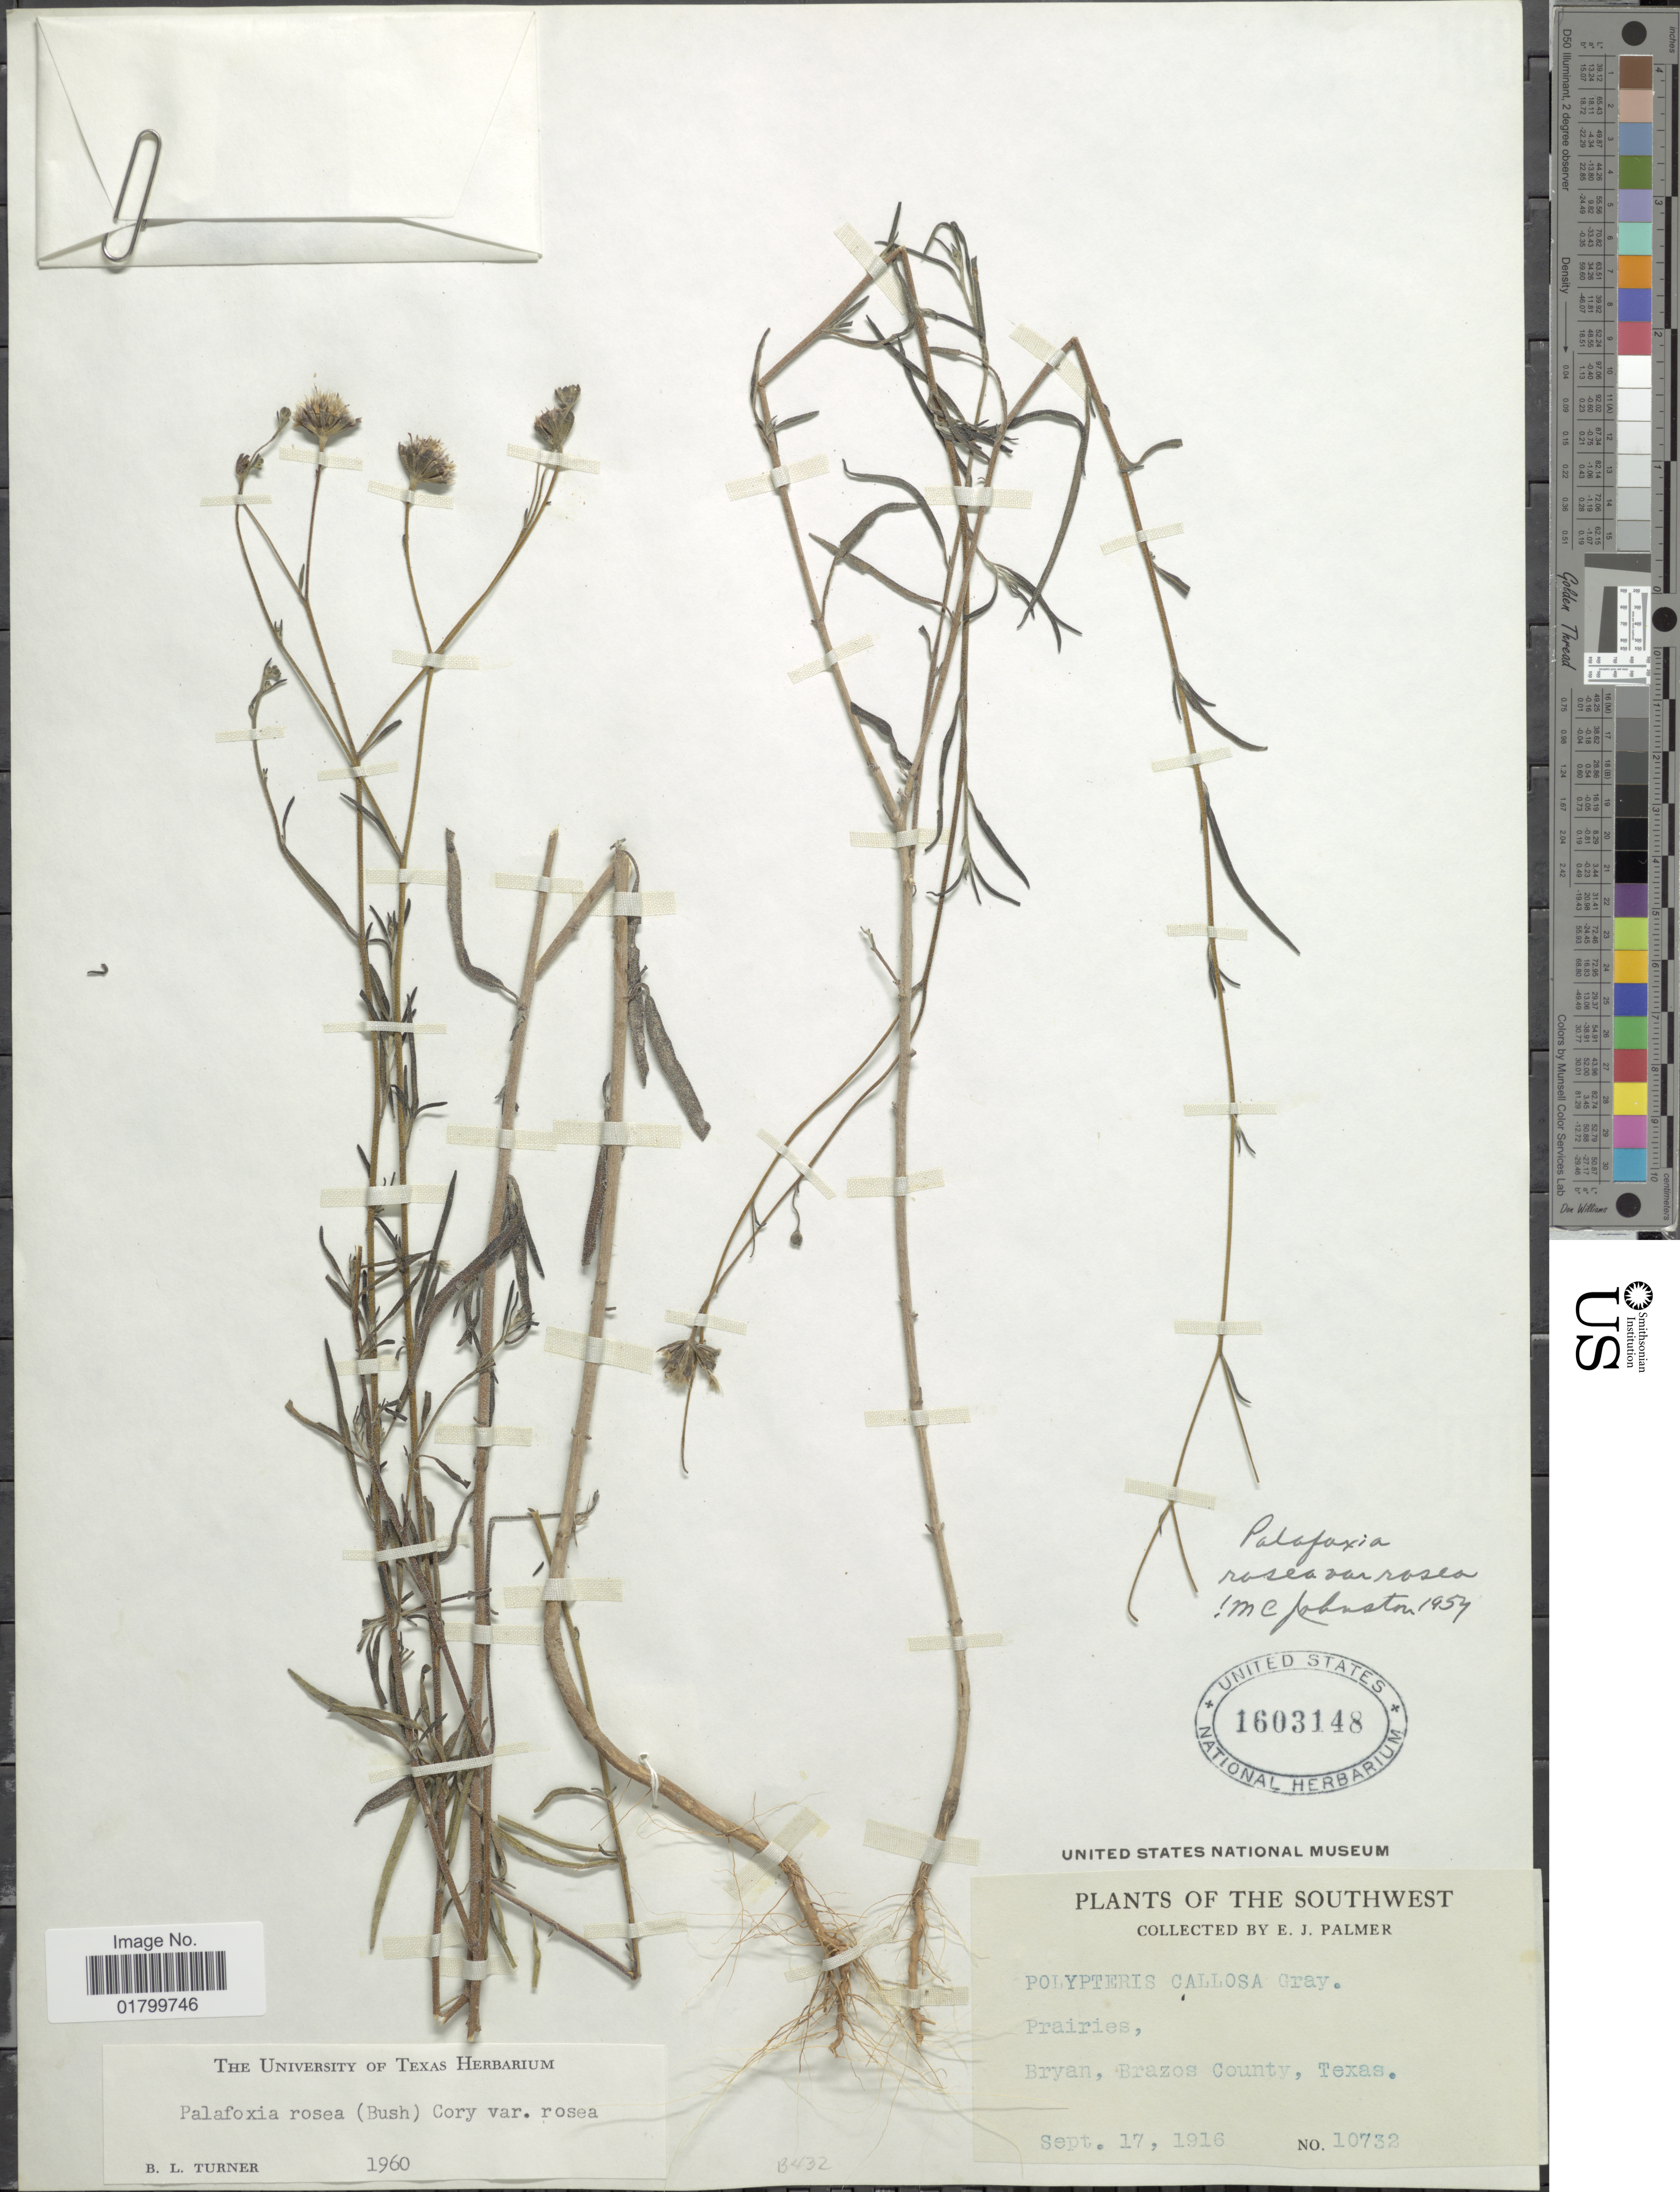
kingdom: Plantae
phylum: Tracheophyta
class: Magnoliopsida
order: Asterales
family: Asteraceae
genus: Palafoxia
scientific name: Palafoxia rosea var. rosea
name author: (Bush) Cory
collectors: E. J. Palmer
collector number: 10732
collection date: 1916-09-17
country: United States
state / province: Texas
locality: The Southwest, Bryan, Brazos County, Texas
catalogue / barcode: US 1603148